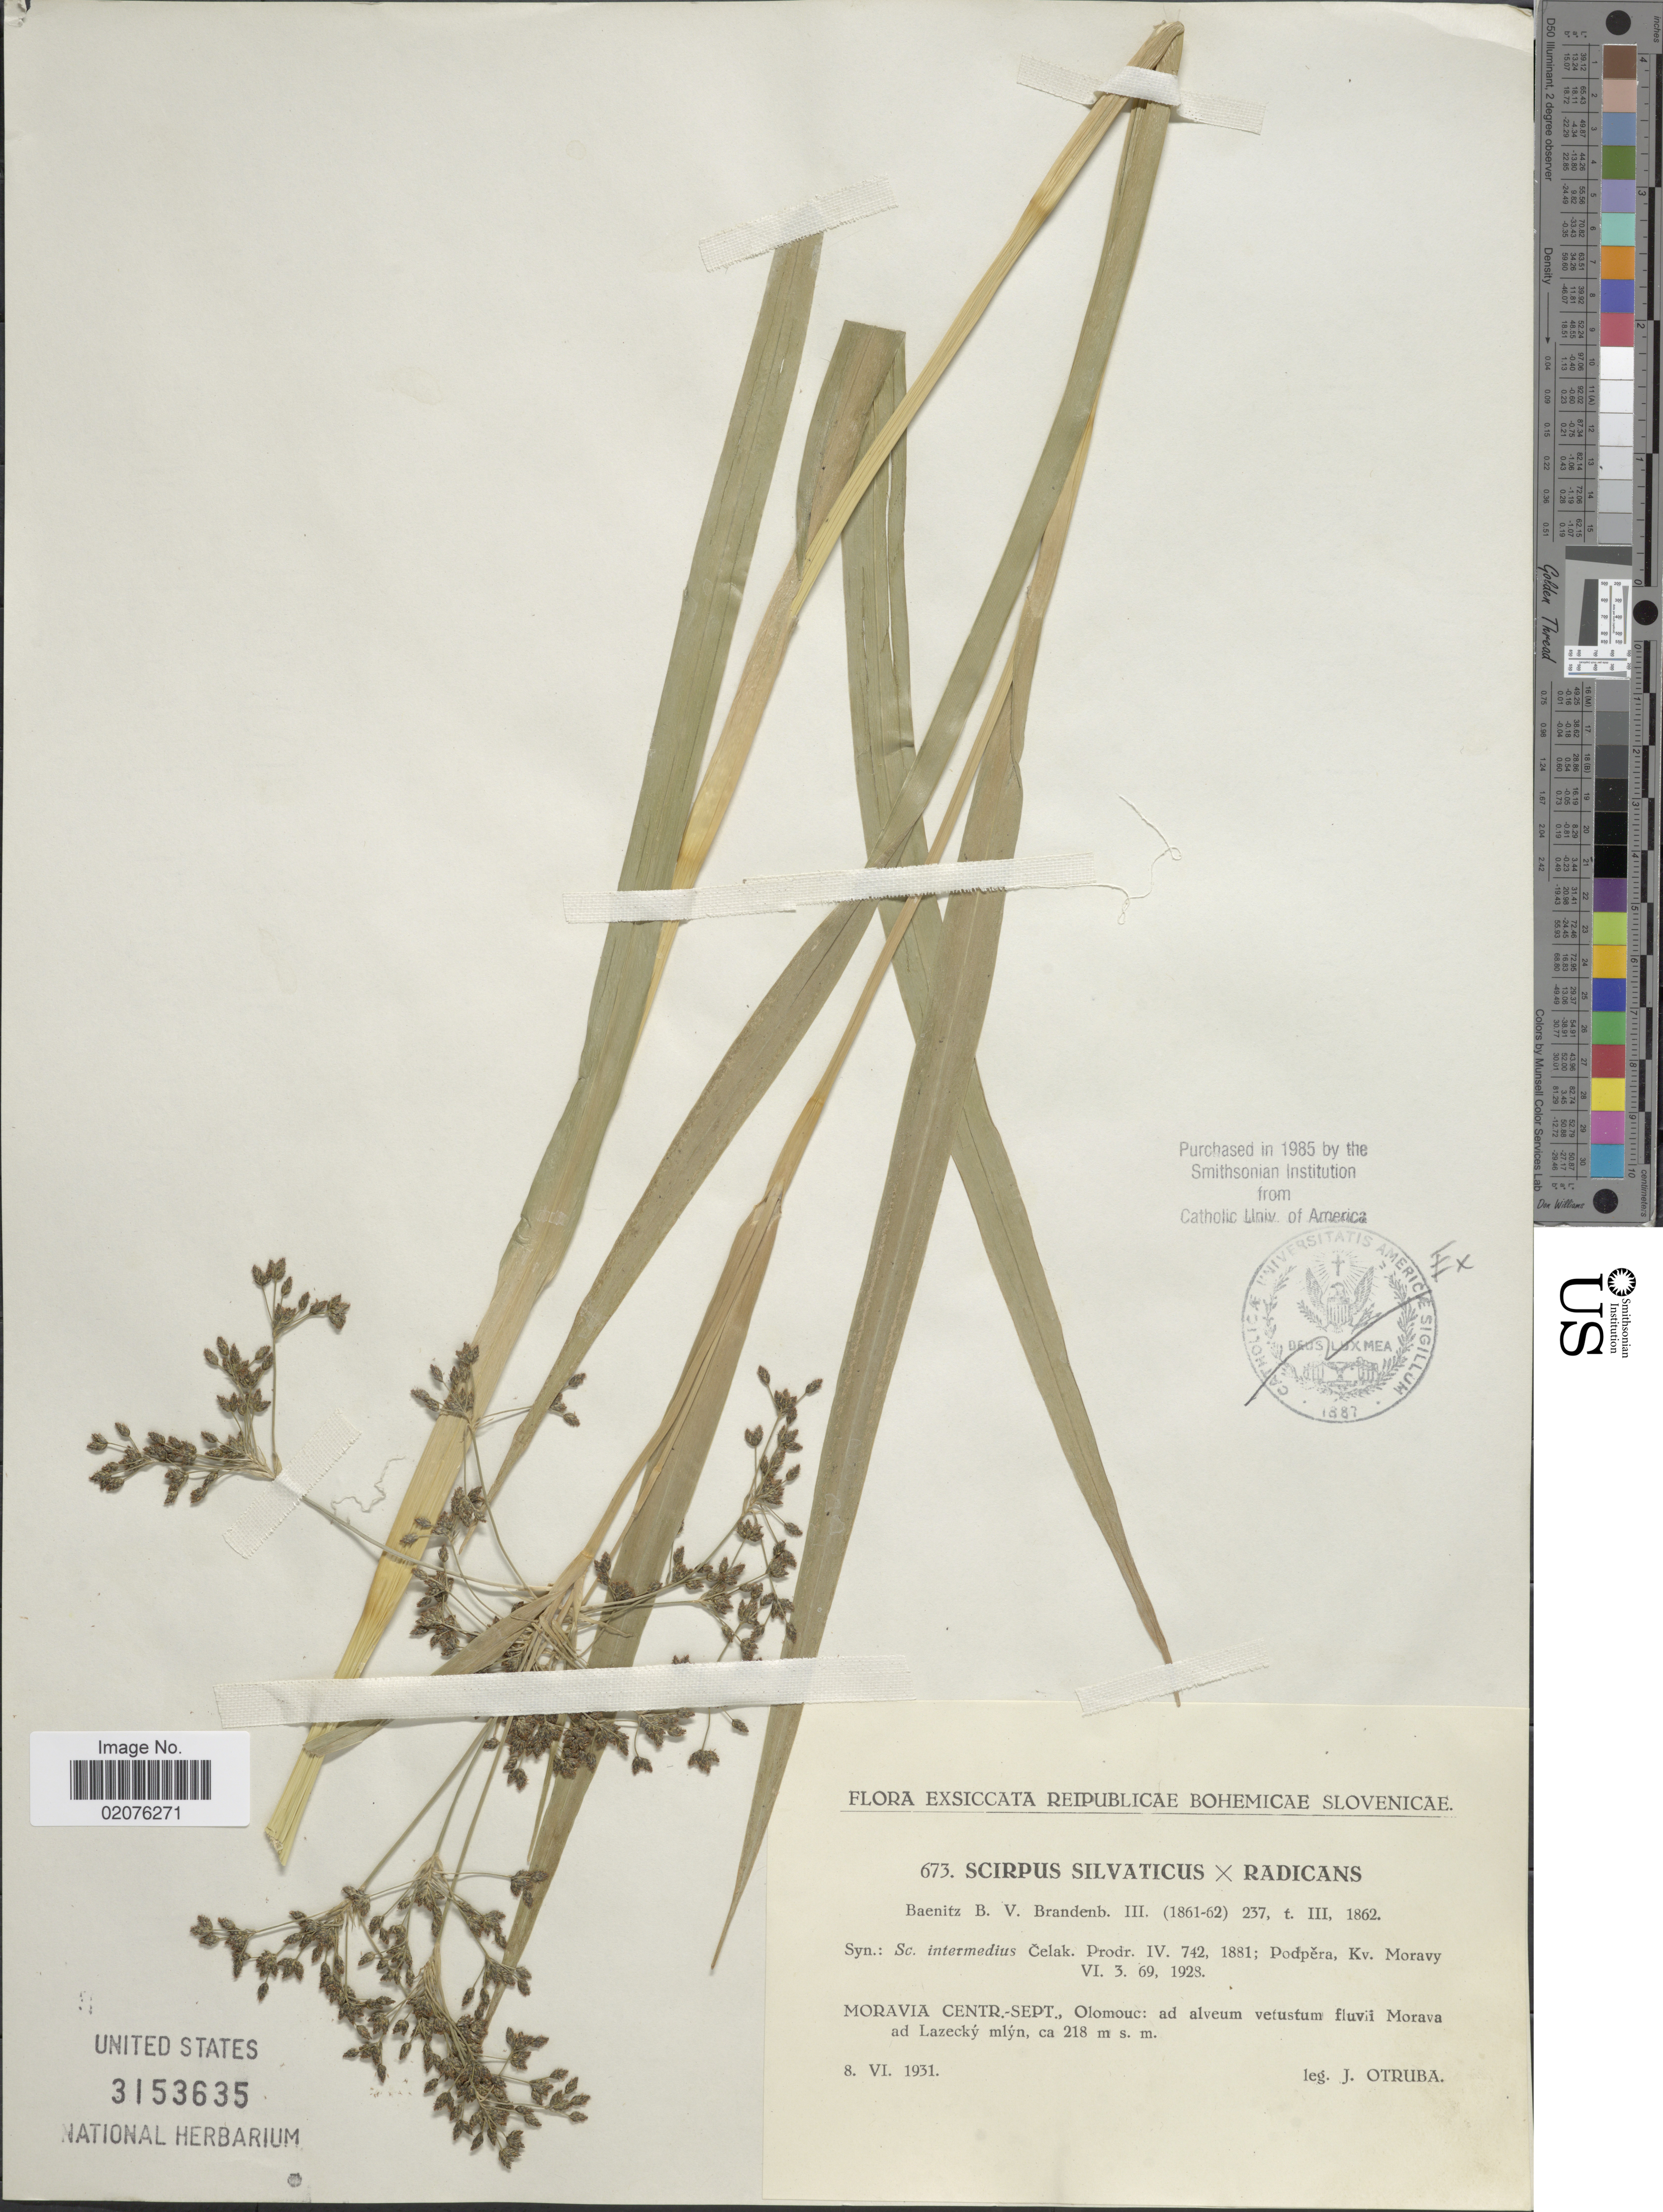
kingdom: Plantae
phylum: Tracheophyta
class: Liliopsida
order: Poales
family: Cyperaceae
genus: Scirpus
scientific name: Scirpus sylvaticus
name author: L.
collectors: J. Otruba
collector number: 673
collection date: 1931-06-08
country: Czechia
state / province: Olomouc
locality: Moravia Cenr.-Spet. Olomouc: ad alveum vetustum fluvii Morava ad Lazecky mlyn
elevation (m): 218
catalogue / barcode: US 3153635